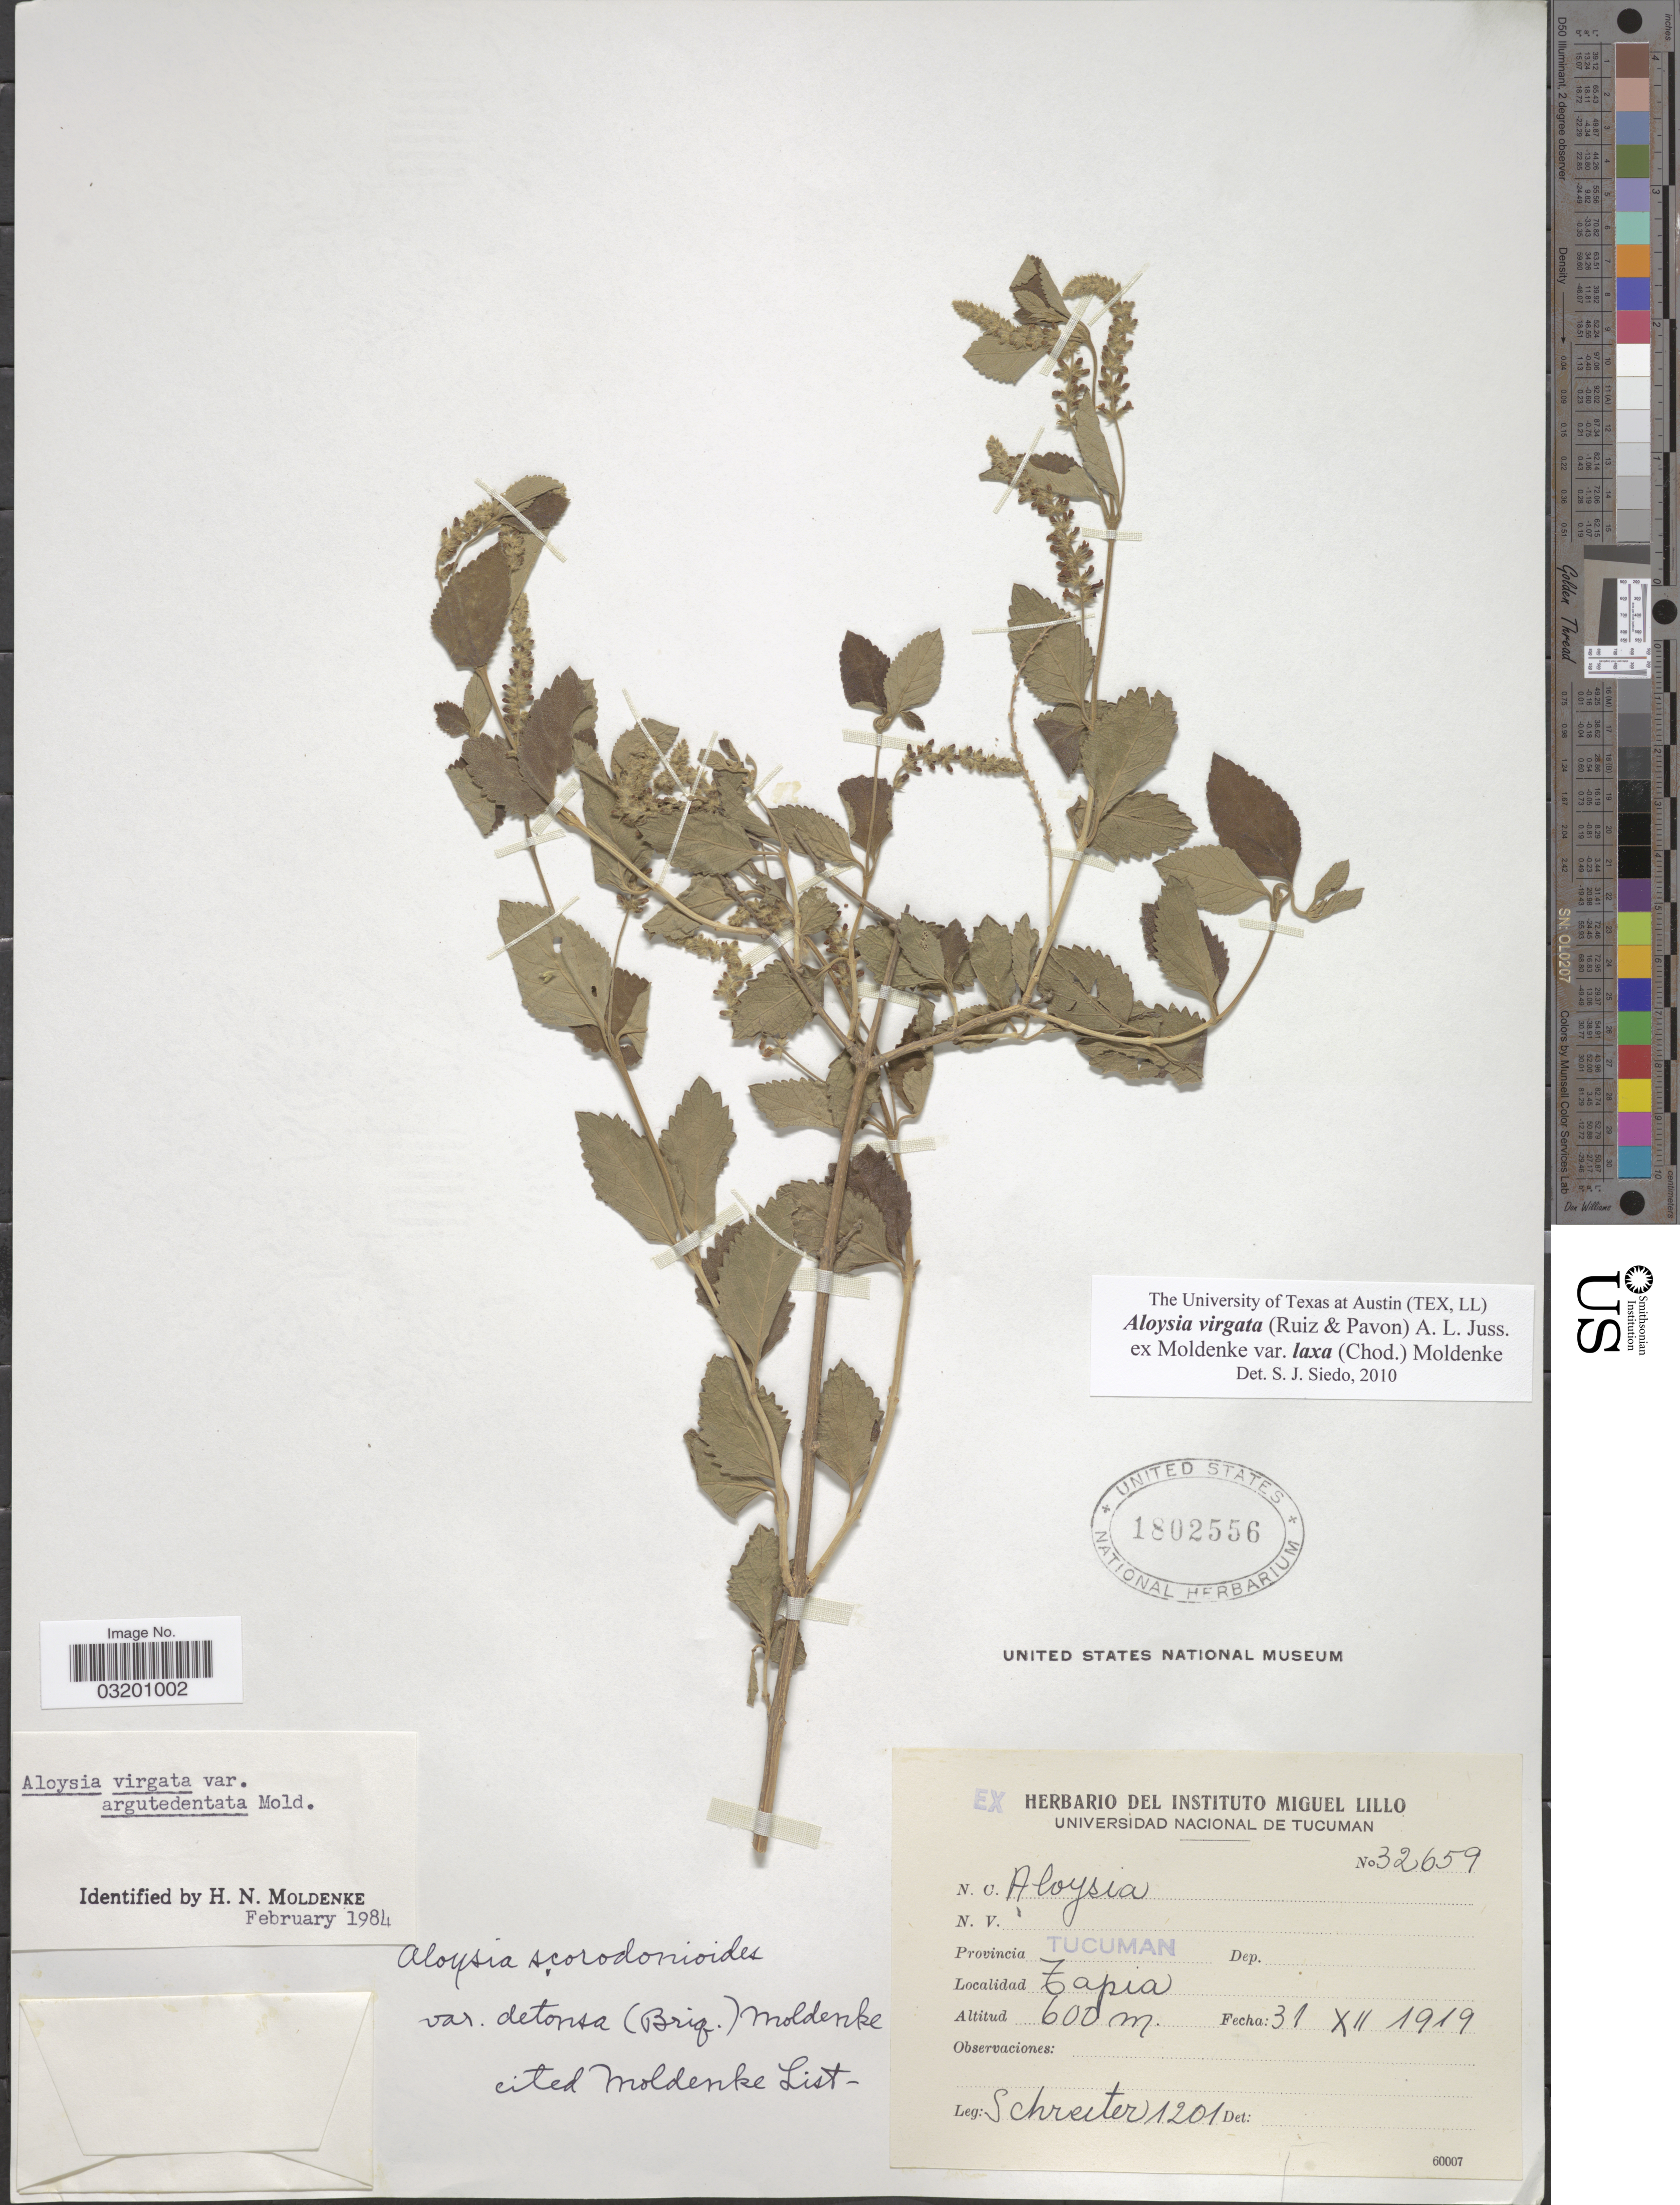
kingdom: Plantae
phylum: Tracheophyta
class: Magnoliopsida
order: Lamiales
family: Verbenaceae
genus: Aloysia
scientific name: Aloysia virgata var. laxa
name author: (Chodat) Moldenke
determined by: Siedo, S. J.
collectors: -. Schreiter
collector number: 1201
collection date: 1919-12-31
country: Argentina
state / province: Tucuman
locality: Zapia.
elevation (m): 600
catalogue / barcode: US 1802556